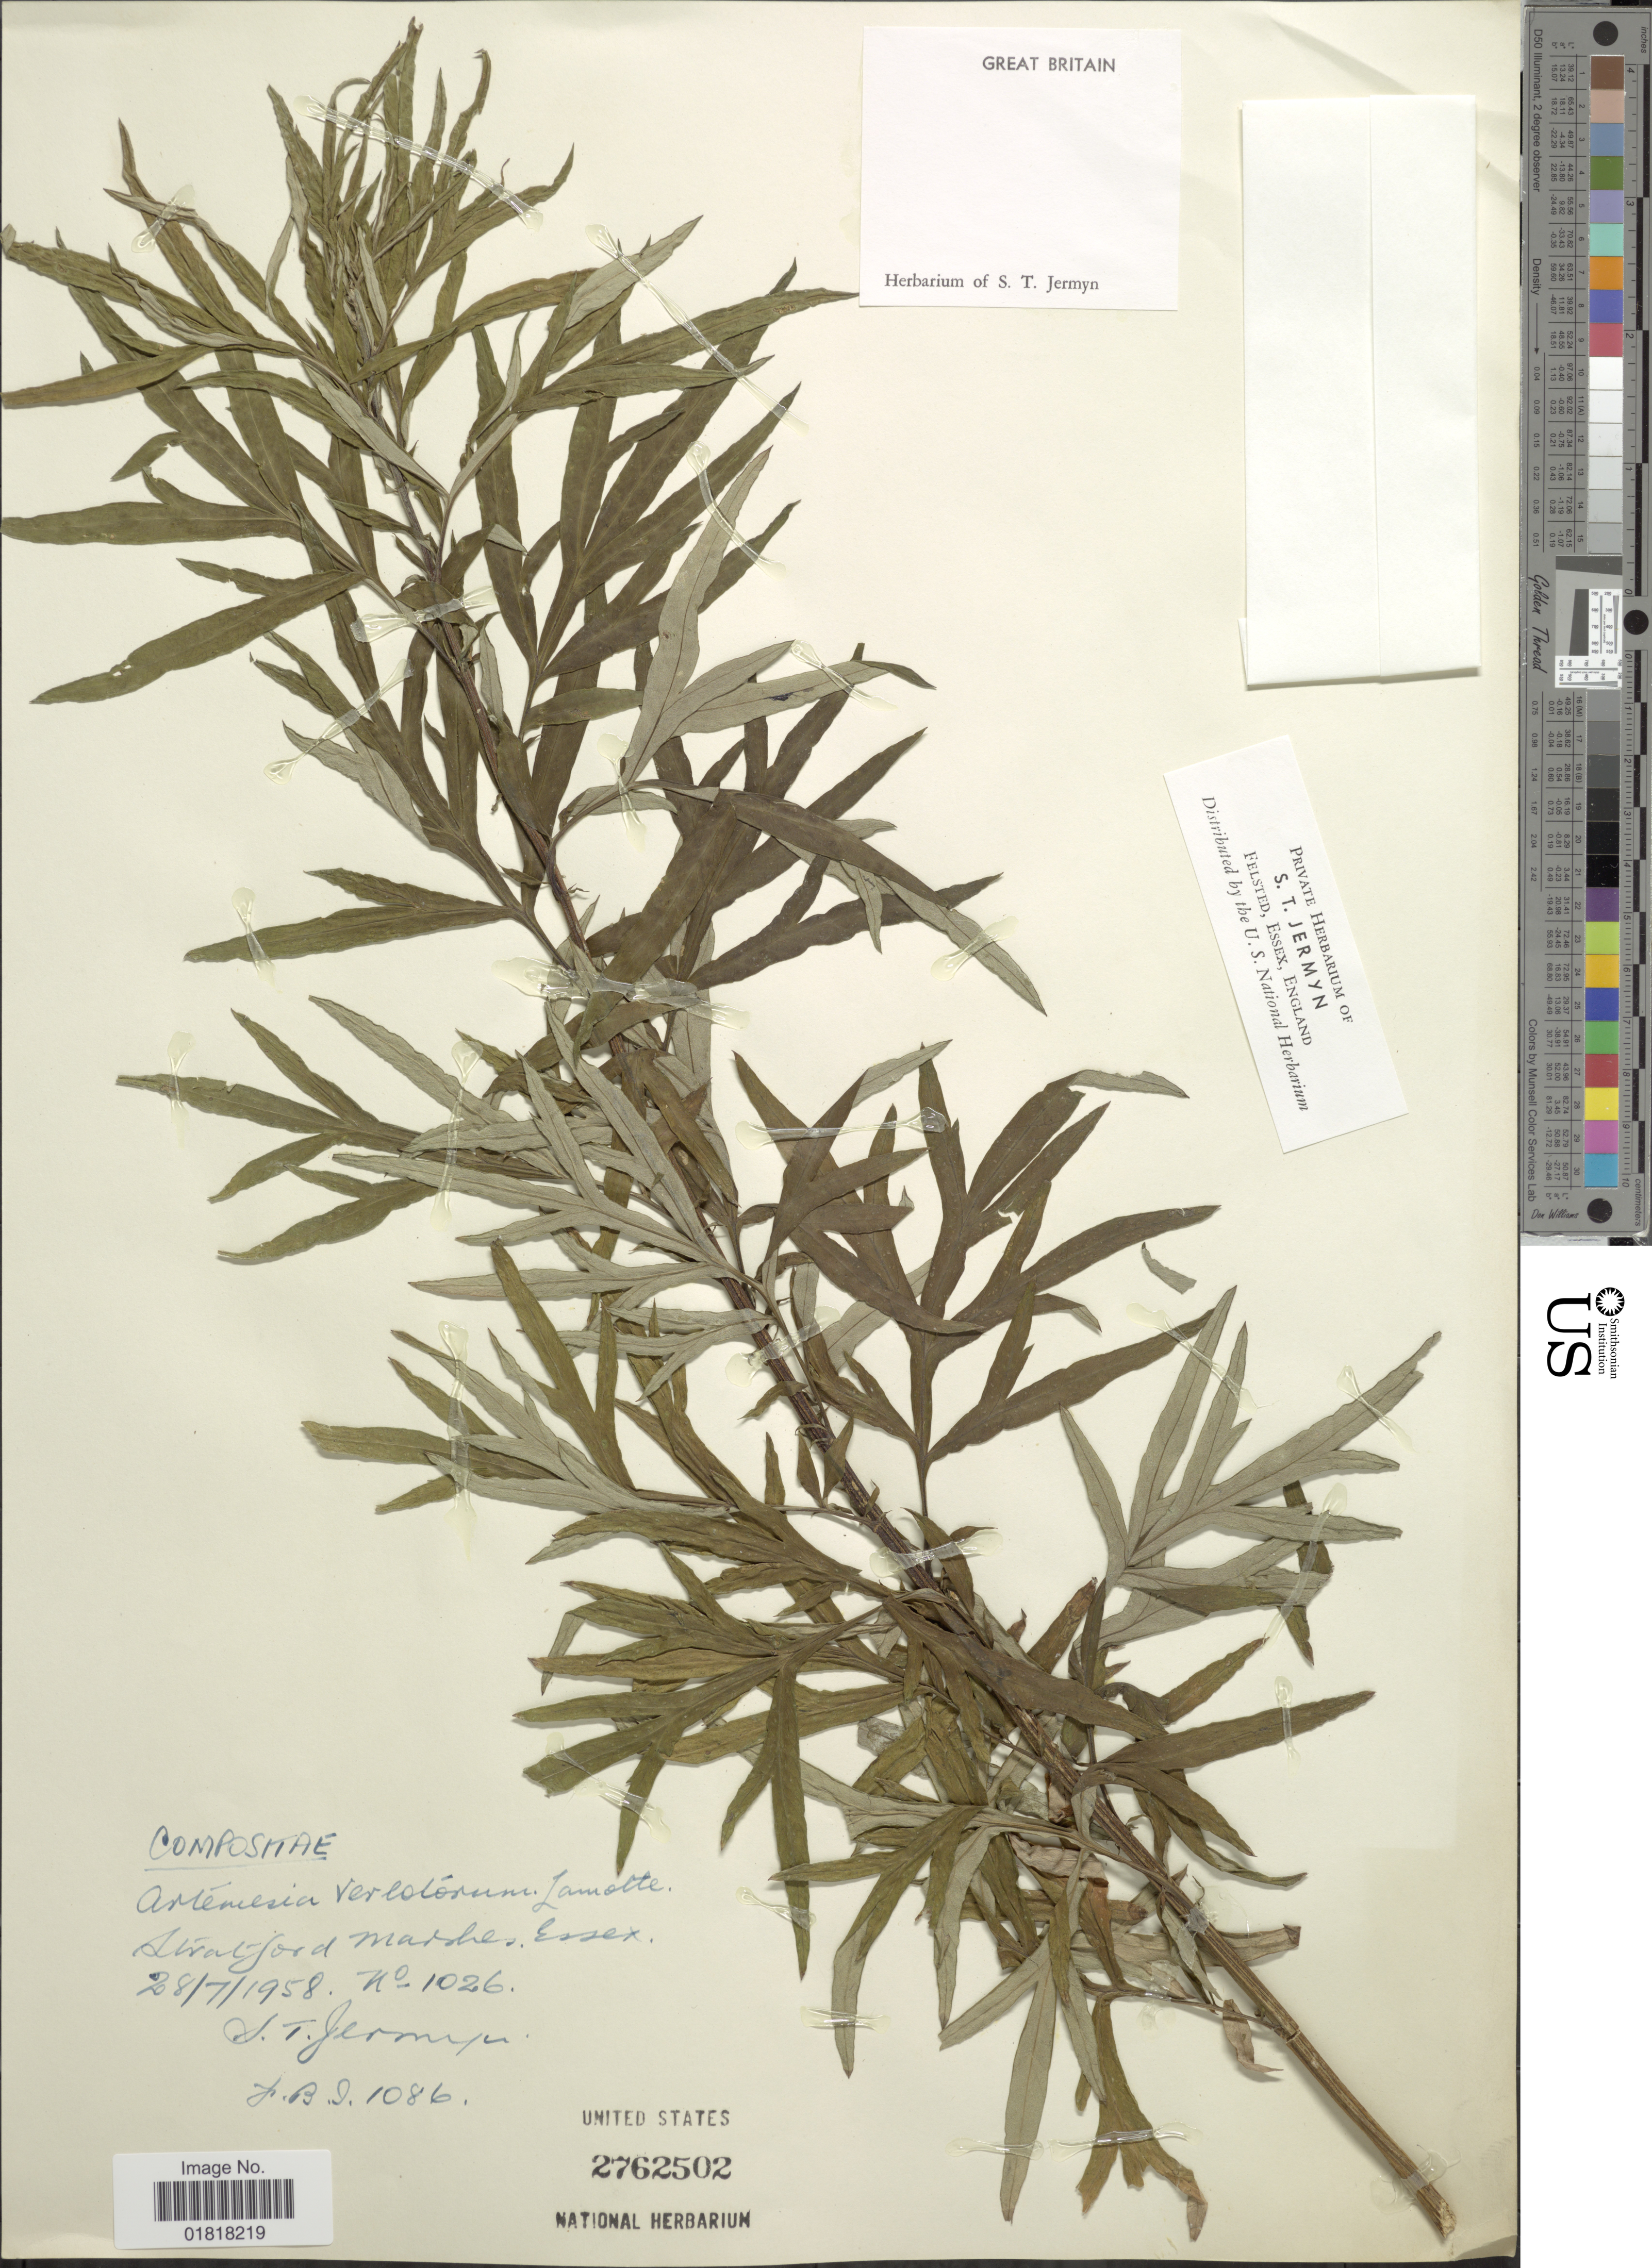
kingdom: Plantae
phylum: Tracheophyta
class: Magnoliopsida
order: Asterales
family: Asteraceae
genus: Artemisia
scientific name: Artemisia verlotorum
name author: Lamotte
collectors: S. Jermyn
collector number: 1026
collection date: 1958-07-28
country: United Kingdom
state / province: England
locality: Stratford Marshes Essex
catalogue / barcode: US 2762502